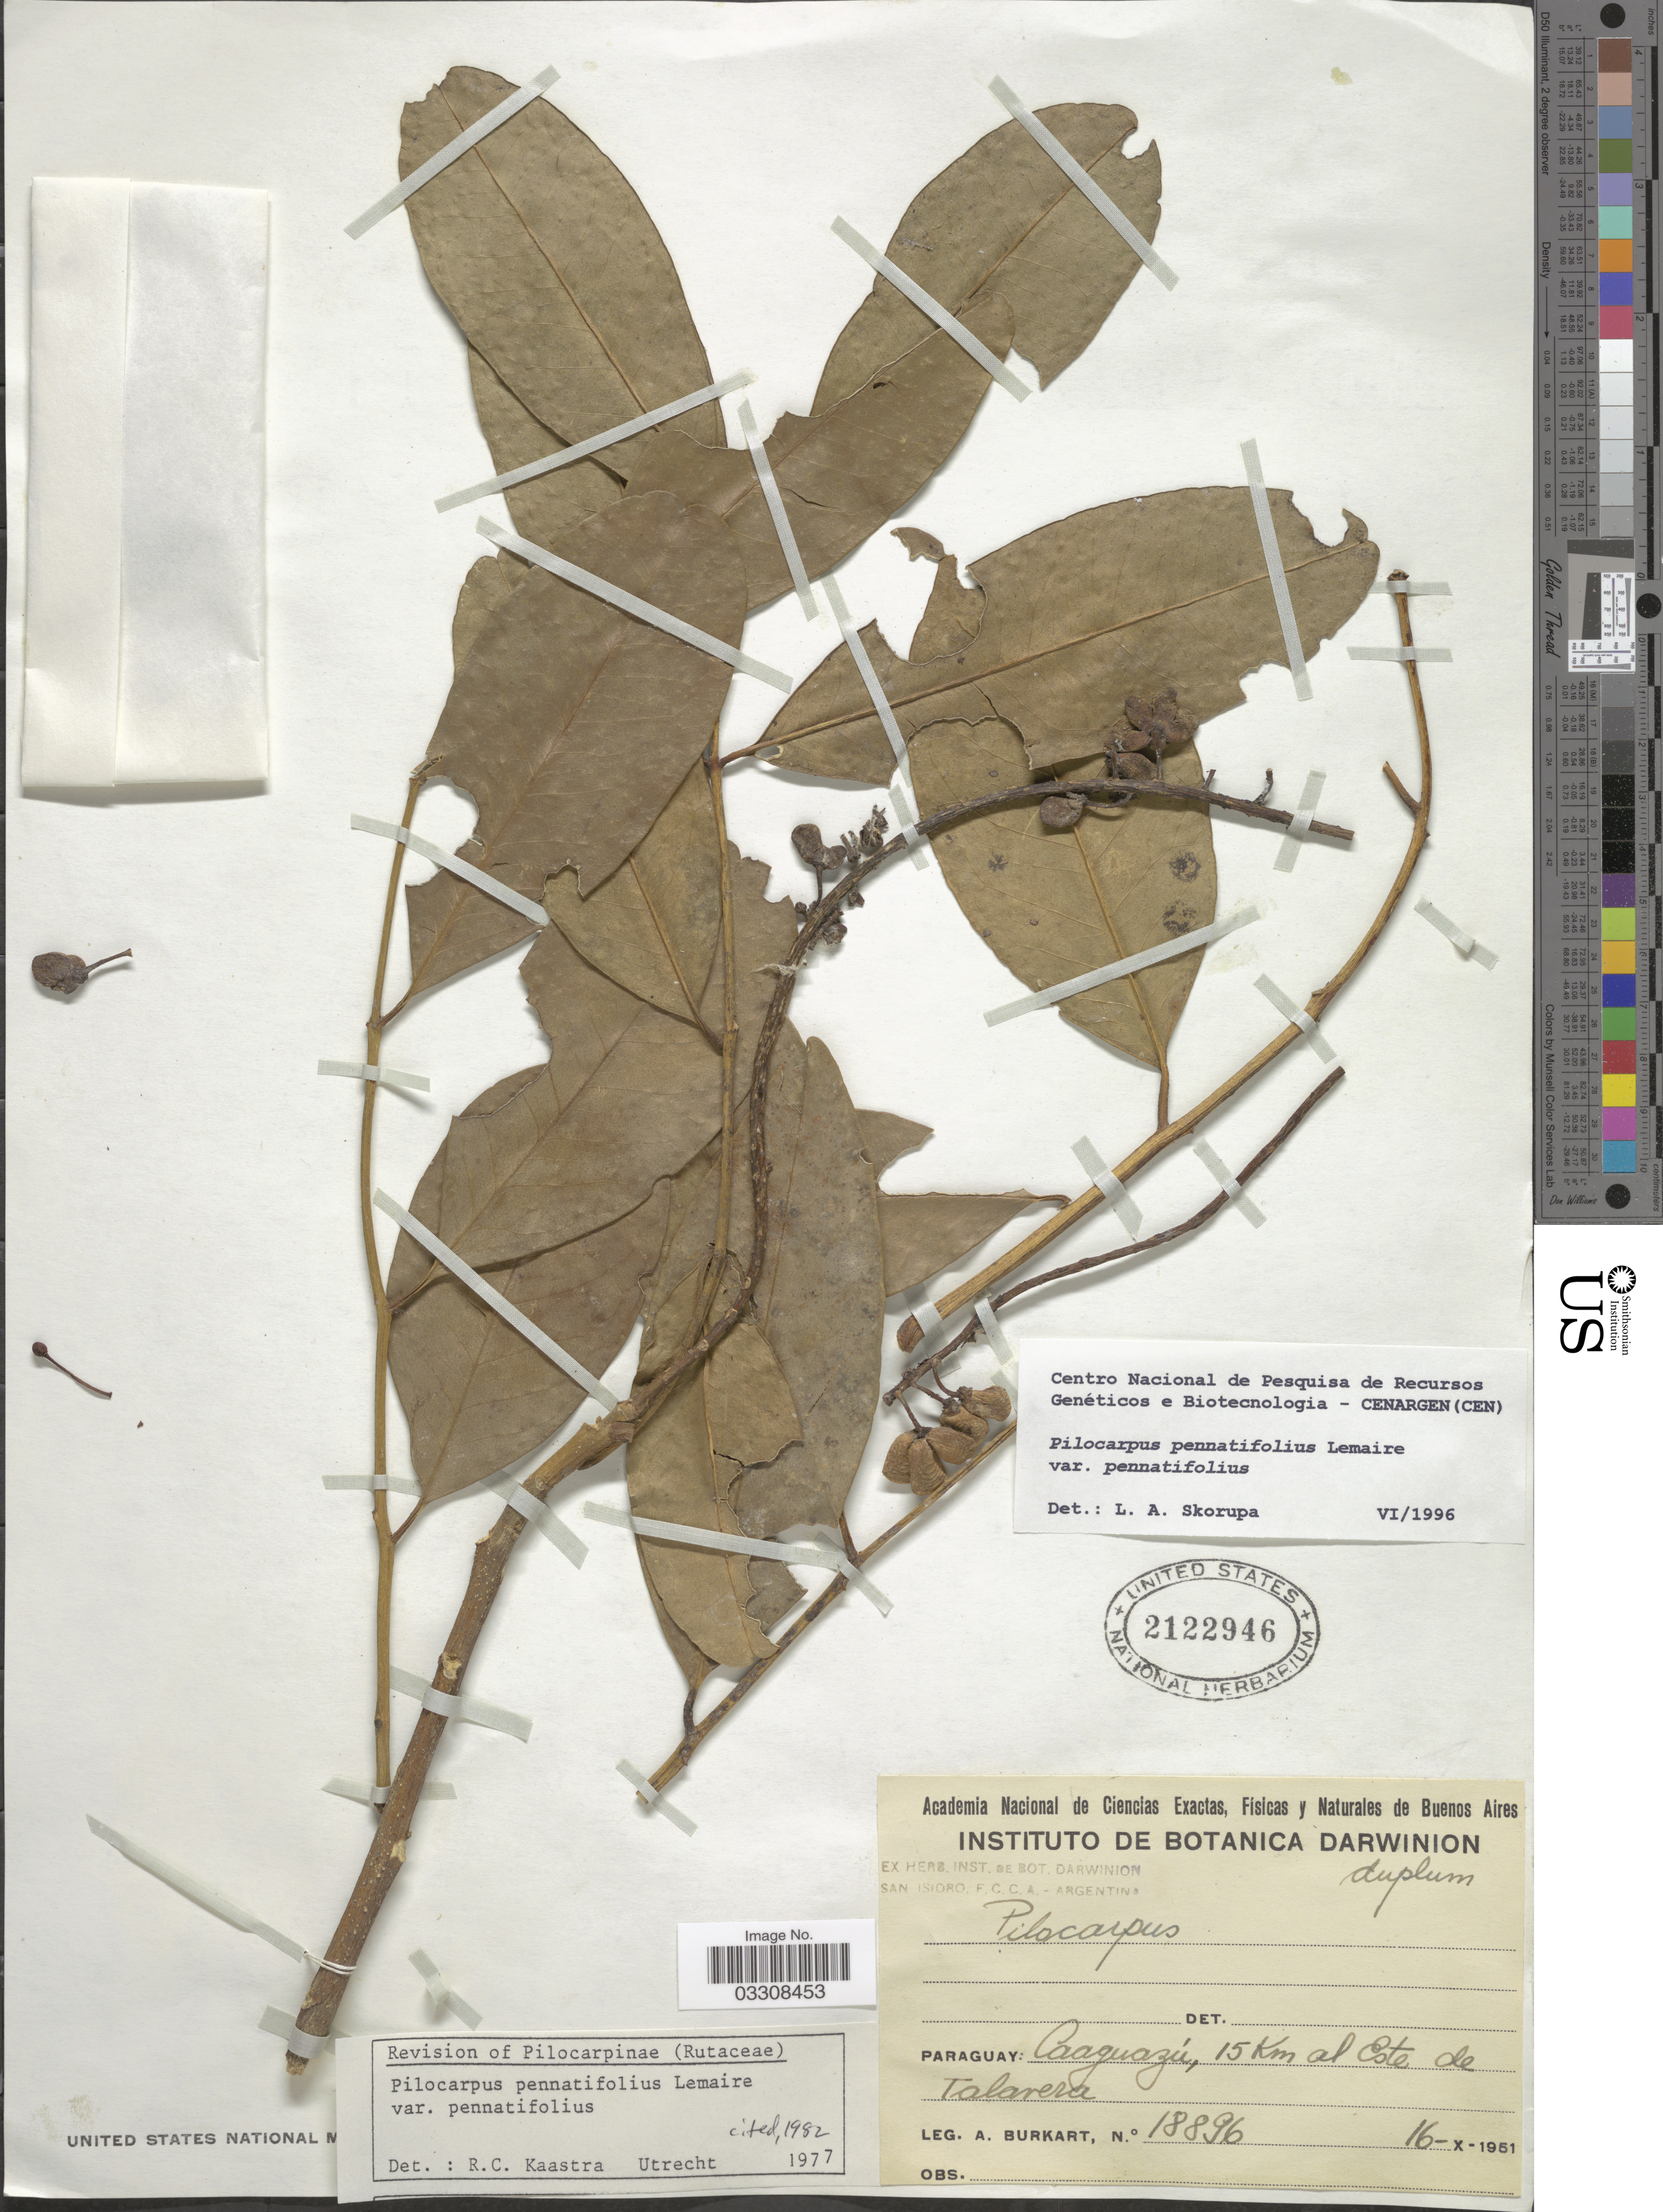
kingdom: Plantae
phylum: Tracheophyta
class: Magnoliopsida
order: Sapindales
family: Rutaceae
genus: Pilocarpus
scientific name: Pilocarpus pennatifolius var. pennatifolius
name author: Lem.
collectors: A. E. Burkart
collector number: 18896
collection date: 1951-10-16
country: Paraguay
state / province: Caaguazu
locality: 15 Km al Este de Talareza.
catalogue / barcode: US 2122946